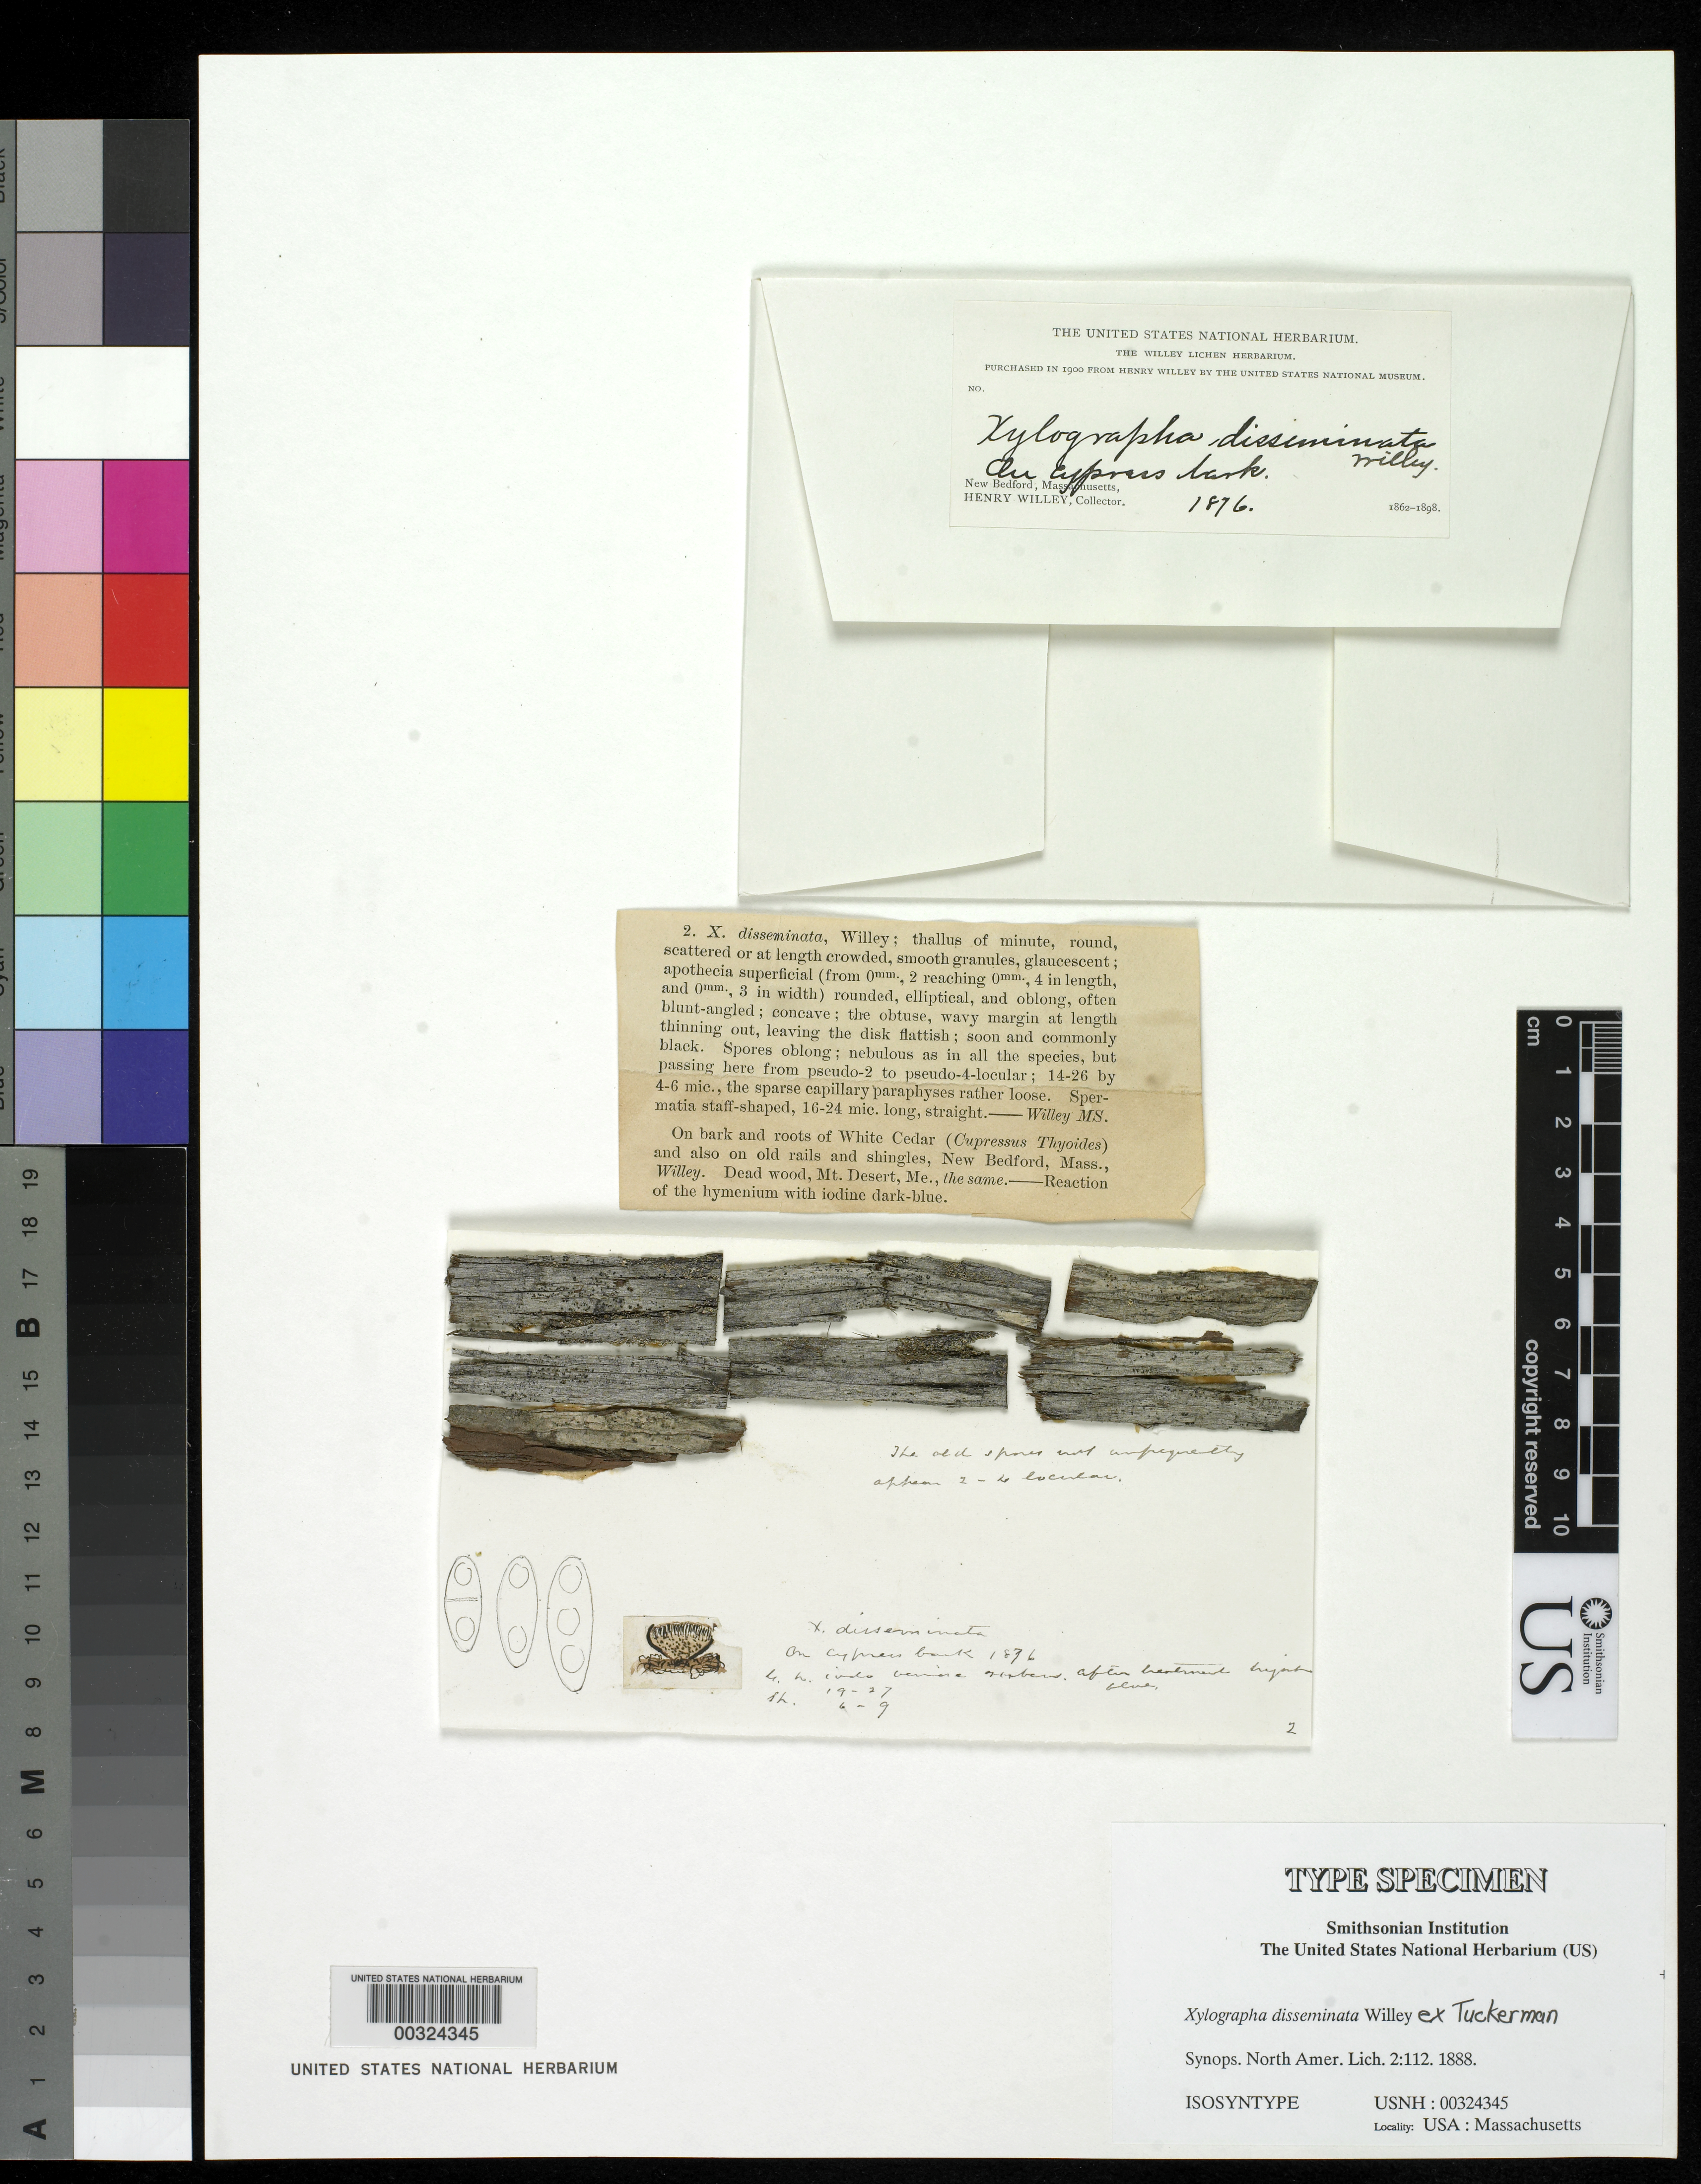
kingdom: Fungi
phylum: Ascomycota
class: Lecanoromycetes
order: Pertusariales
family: Agyriaceae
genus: Xylographa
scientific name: Xylographa disseminata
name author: Willey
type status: Isosyntype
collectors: H. Willey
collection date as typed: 1876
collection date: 1876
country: United States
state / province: Massachusetts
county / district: Bristol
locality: New Bedford, on cypress bark.